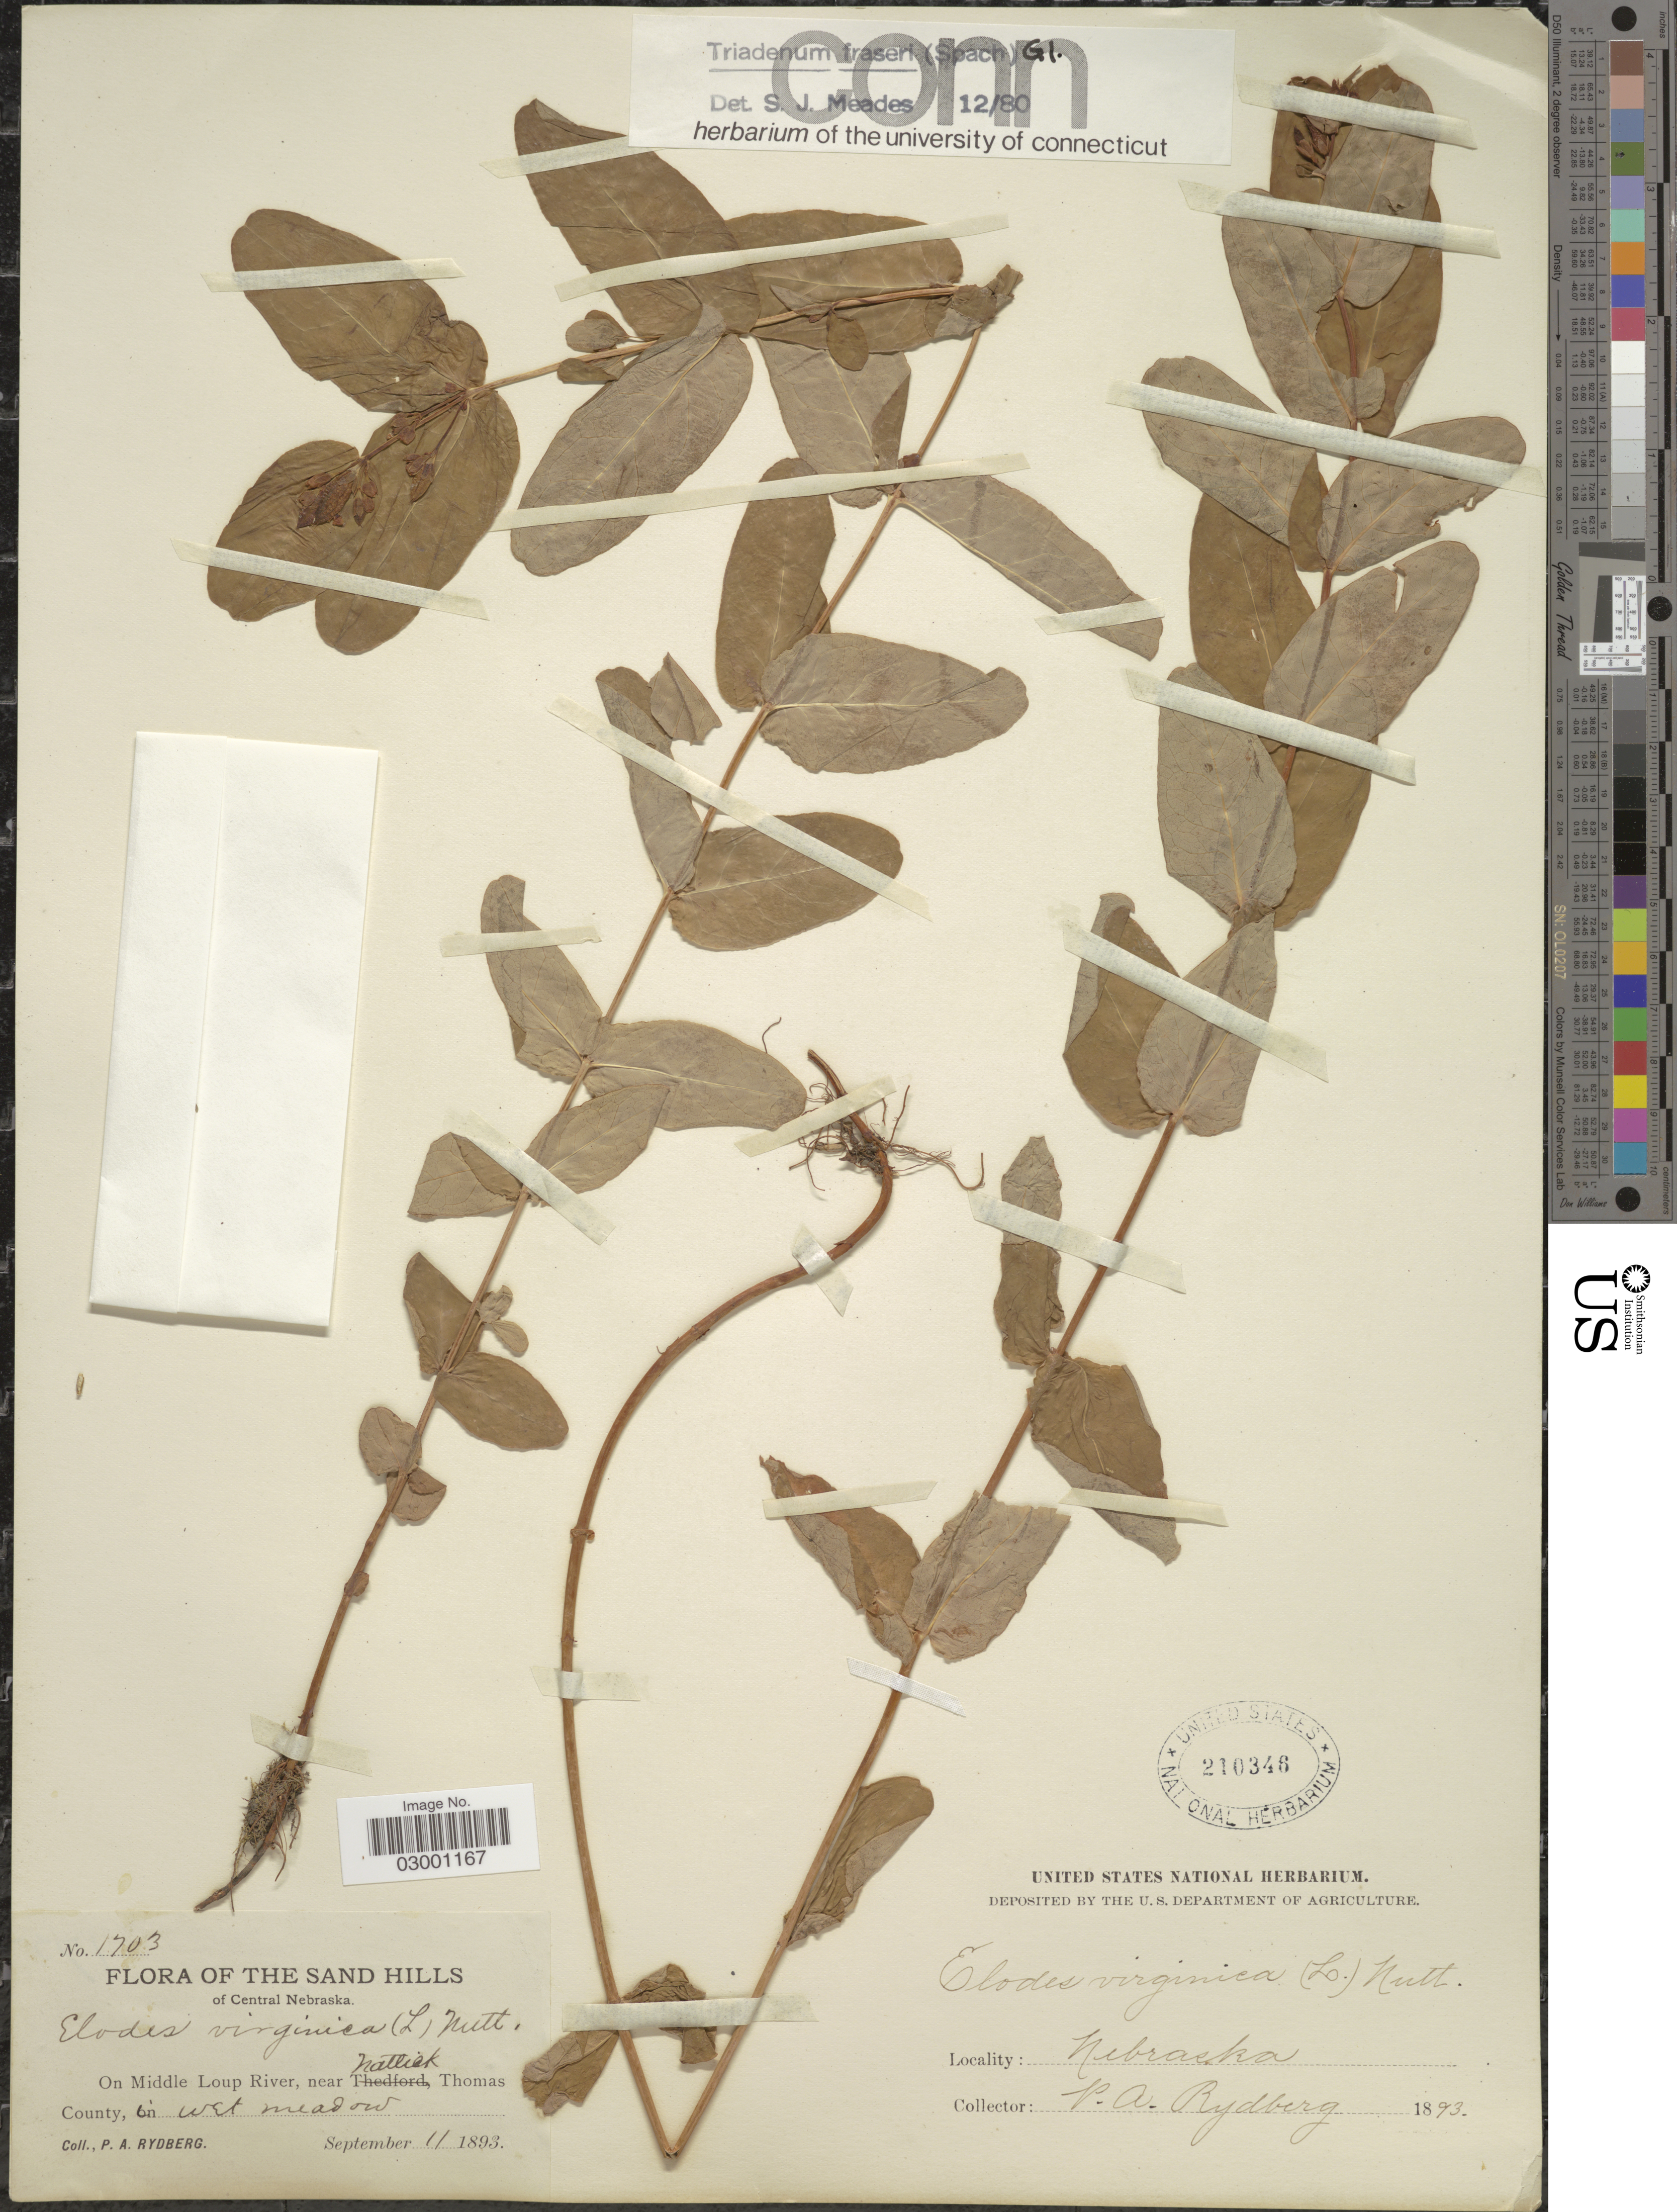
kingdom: Plantae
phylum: Tracheophyta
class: Magnoliopsida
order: Malpighiales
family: Hypericaceae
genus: Hypericum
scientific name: Hypericum fraseri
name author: Steud.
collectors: P. A. Rydberg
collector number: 1703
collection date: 1893-09-11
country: United States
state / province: Nebraska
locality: The Sand Hills of Central Nebraska, On Middle Loup River, near Nattick Thomas County.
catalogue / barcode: US 210346